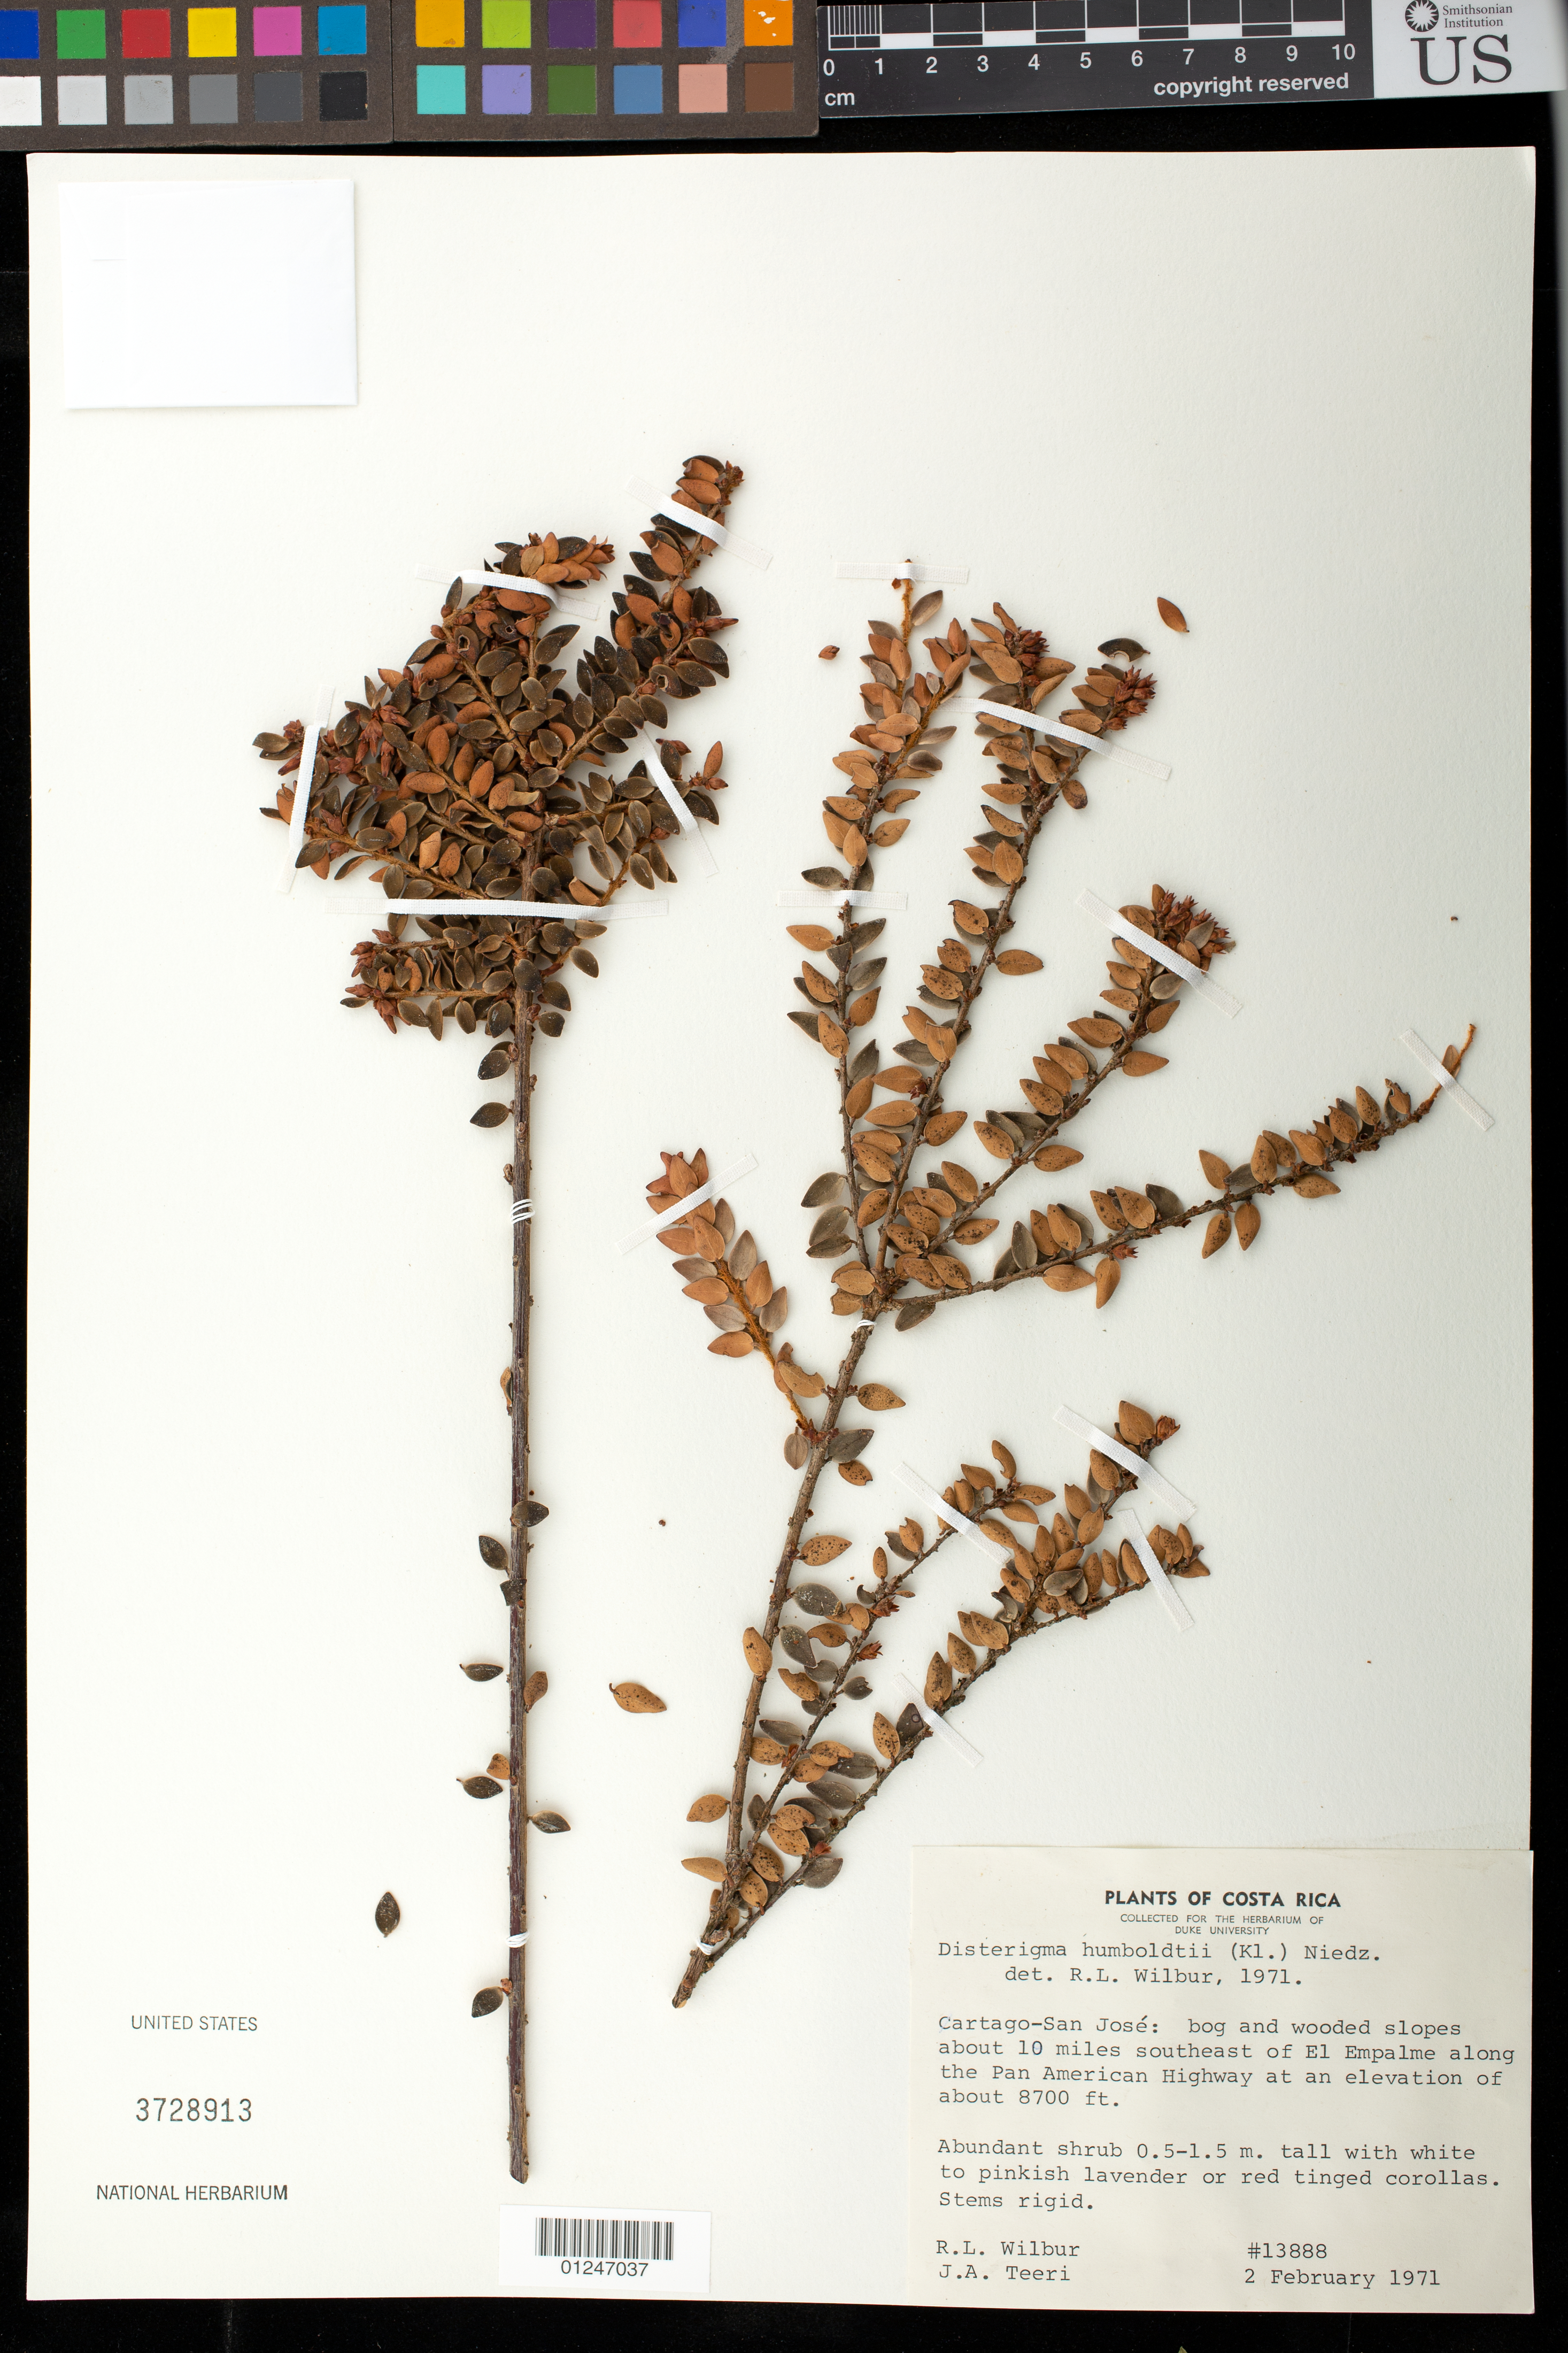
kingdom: Plantae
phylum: Tracheophyta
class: Magnoliopsida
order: Ericales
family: Ericaceae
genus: Disterigma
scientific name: Disterigma humboldtii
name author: (Klotzsch) Nied.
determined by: Wilbur, R. L.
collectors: R. L. Wilbur & J. Teeri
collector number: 13888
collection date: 1971-02-02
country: Costa Rica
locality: about 10 mi. SE of El Empalme along the Pan American Highway.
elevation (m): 2652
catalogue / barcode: US 3728913